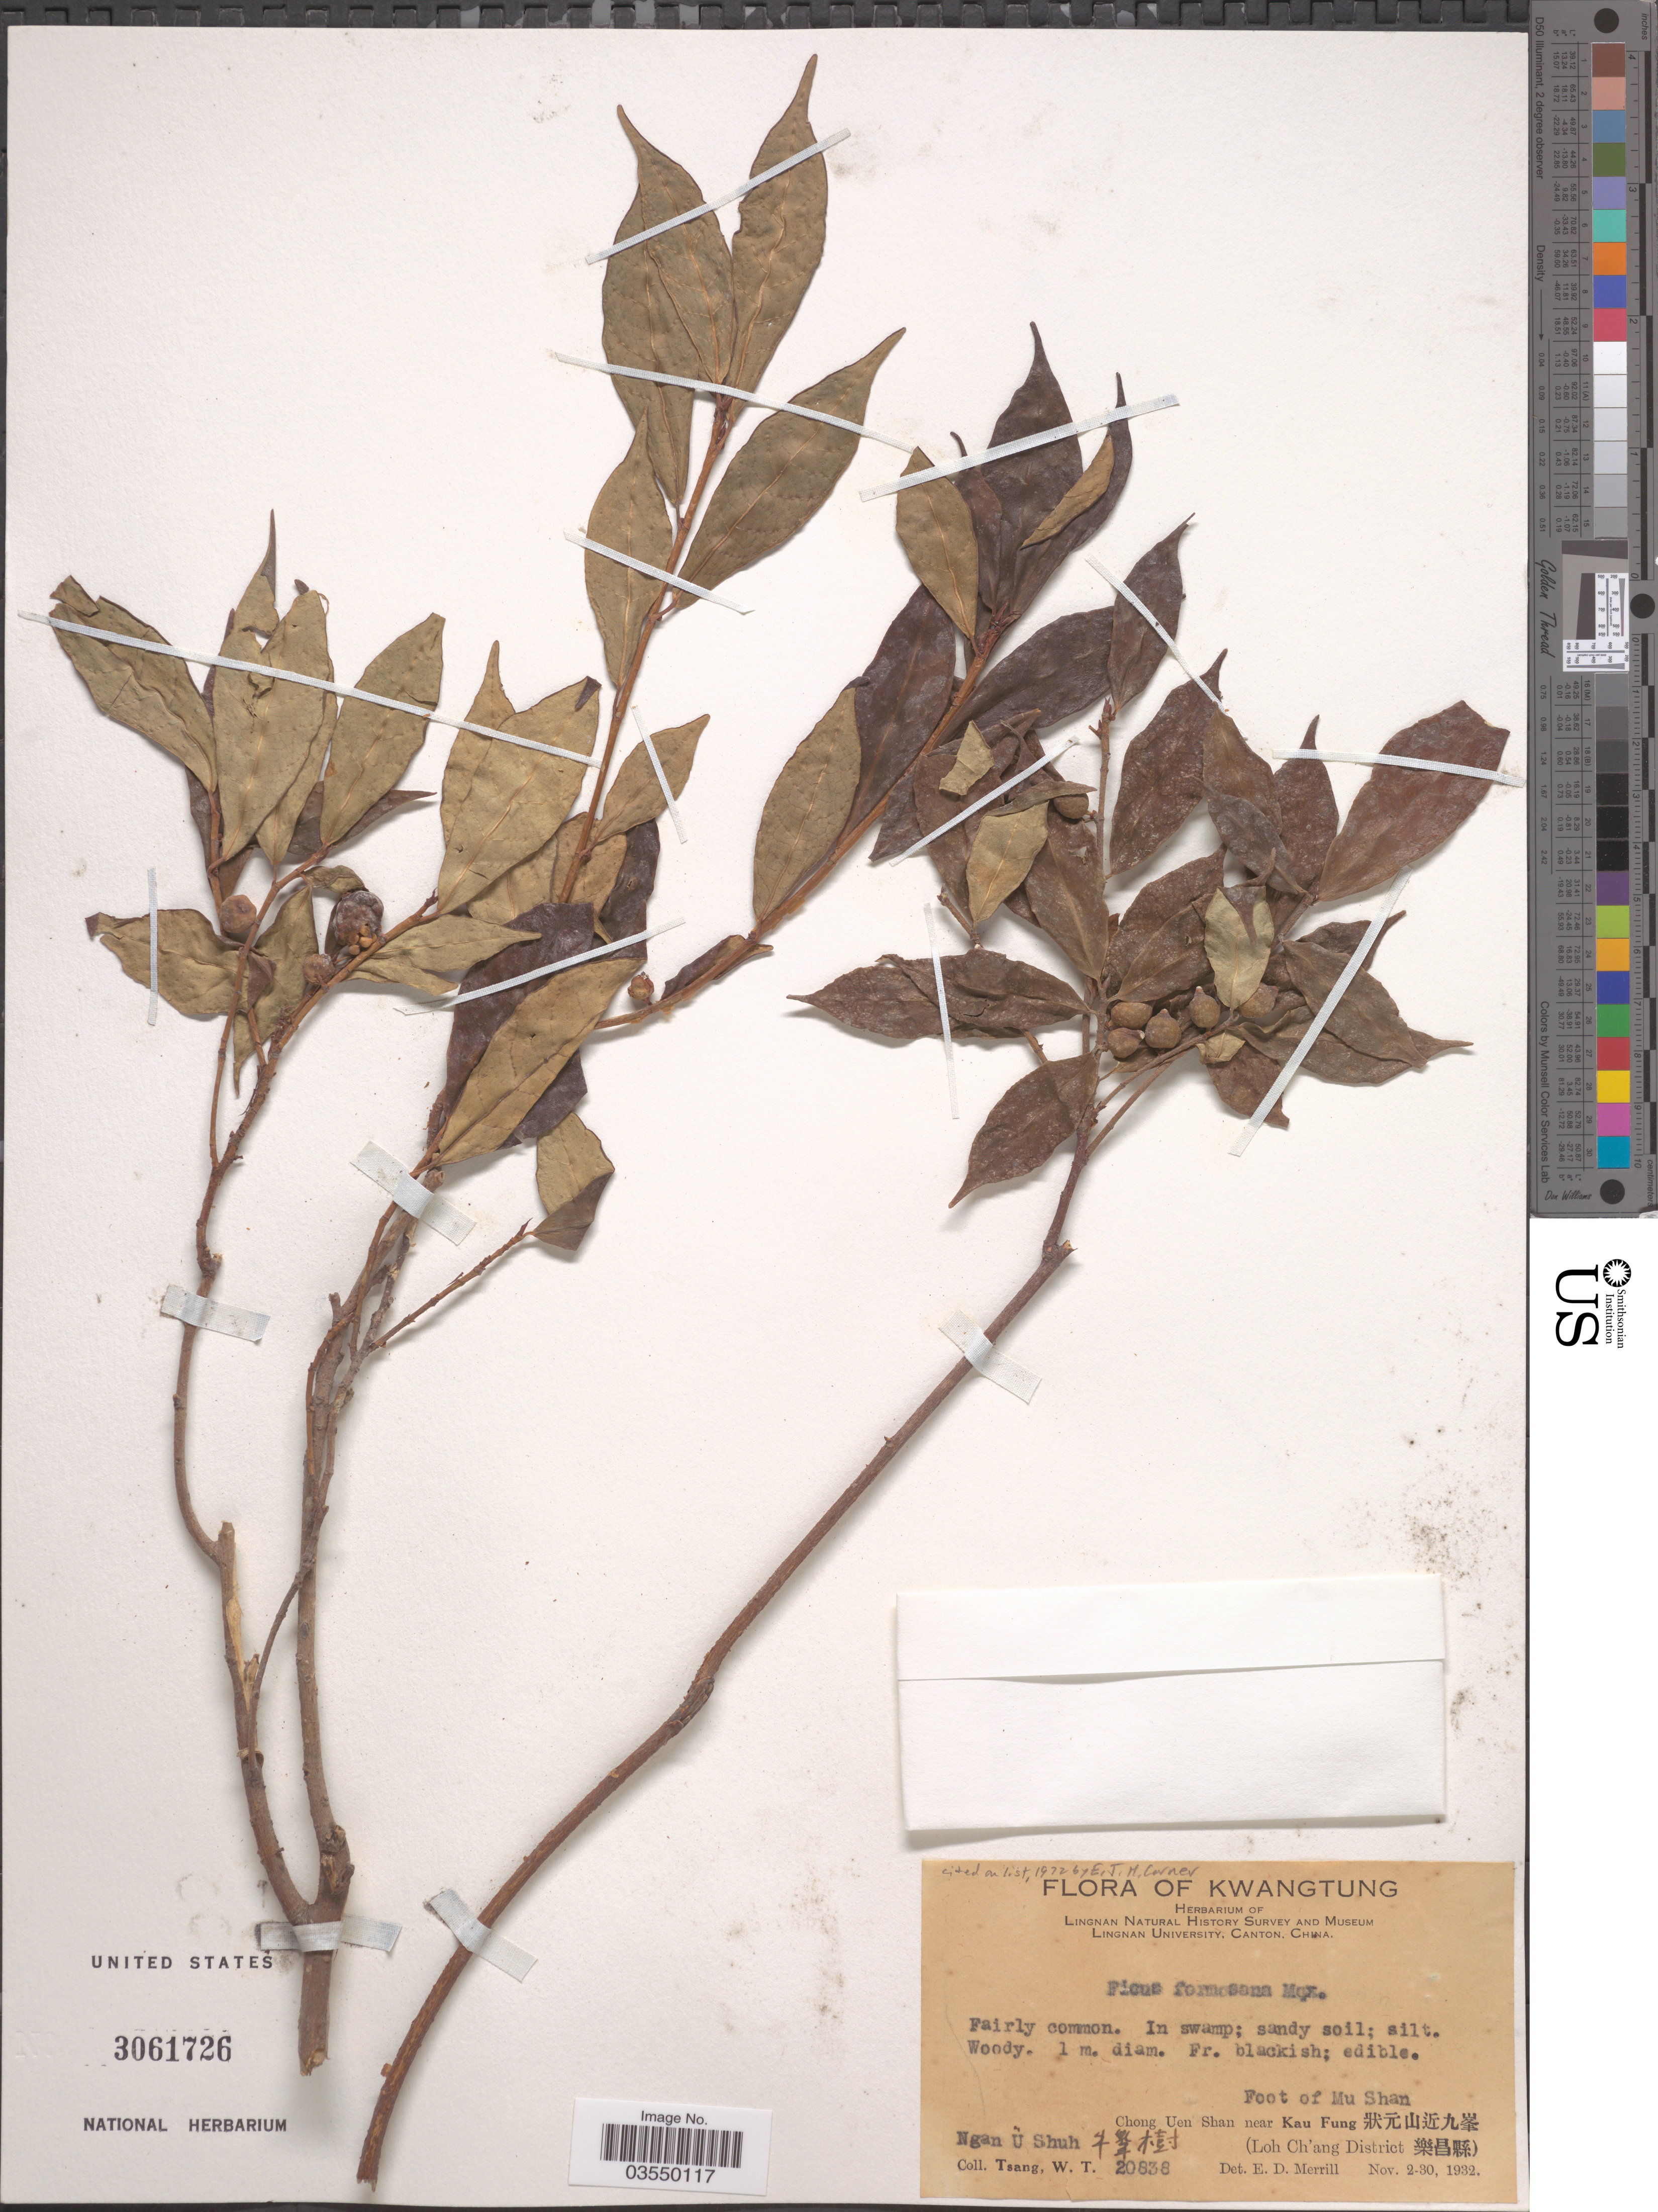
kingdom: Plantae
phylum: Tracheophyta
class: Magnoliopsida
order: Rosales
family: Moraceae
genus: Ficus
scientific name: Ficus formosana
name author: Maxim.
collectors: W. T. Tsang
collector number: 20838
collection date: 1932-11-02/1932-11-30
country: China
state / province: Guangdong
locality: Kwangtung. Foot of Mu Shan. Chong Uen Shan near Kau Fung X. (Loh Ch'ang District X) Ngan U Shan X.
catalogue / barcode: US 3061726